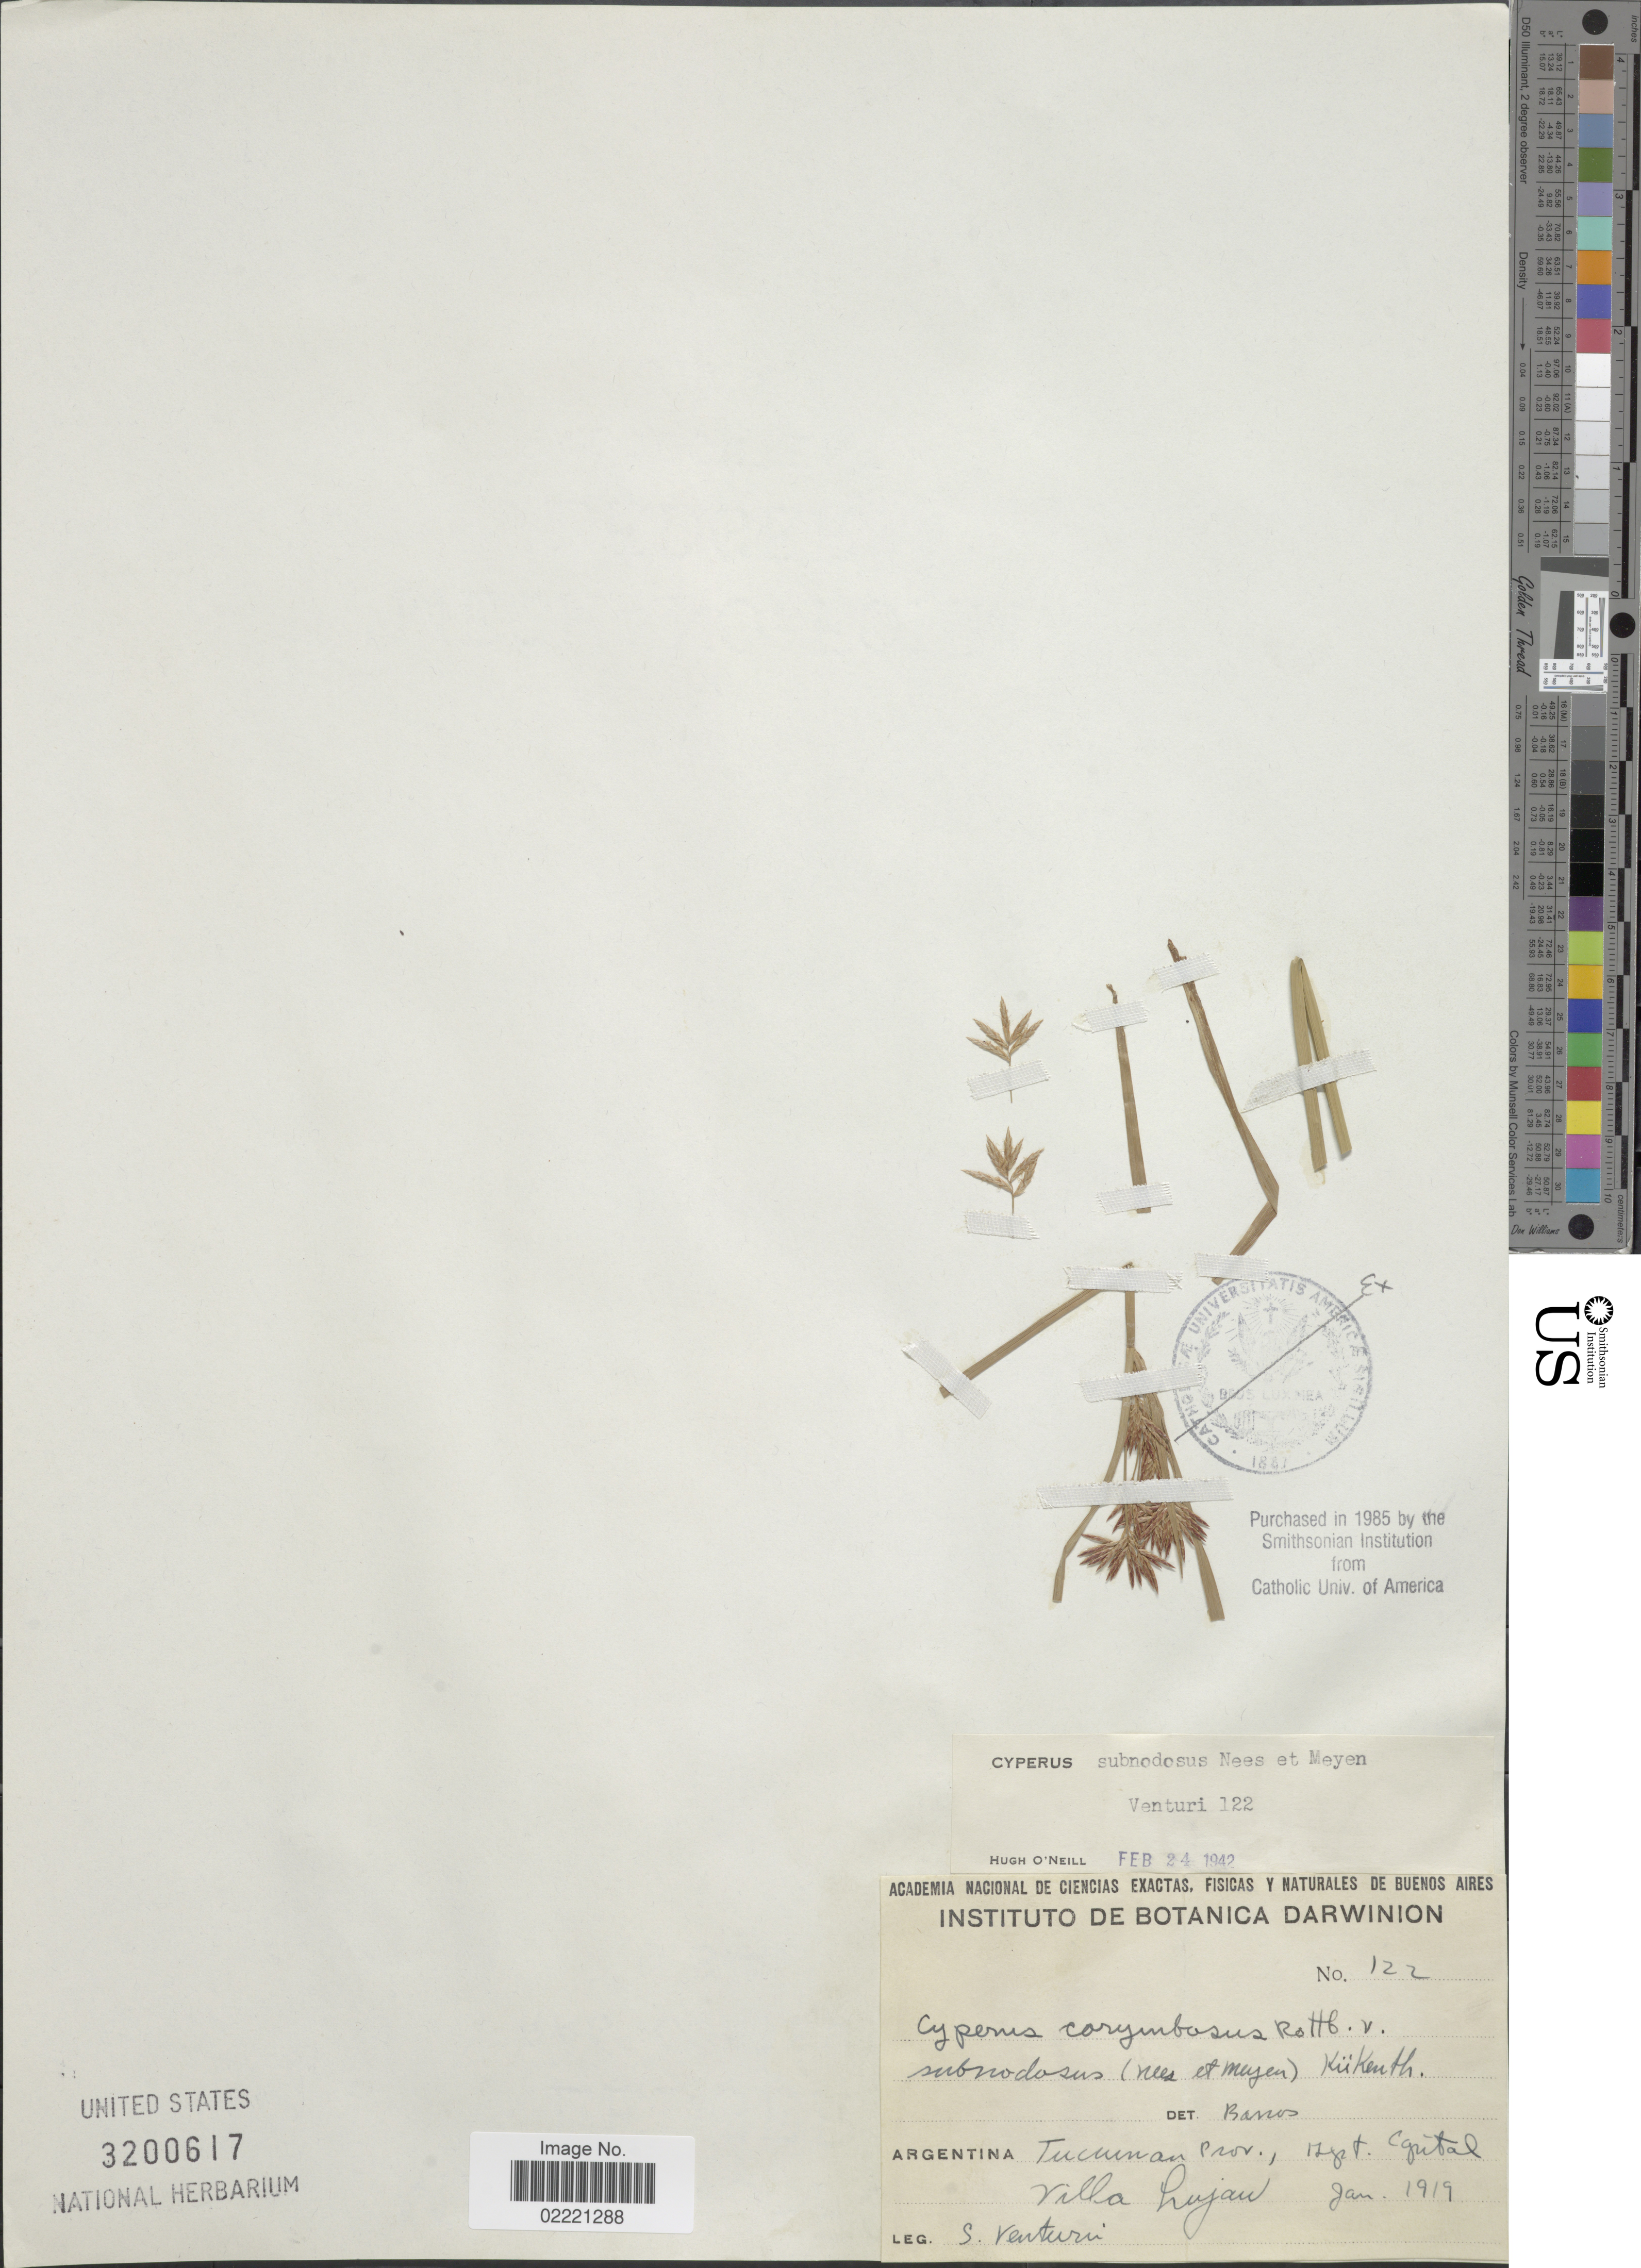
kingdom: Plantae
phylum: Tracheophyta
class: Liliopsida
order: Poales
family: Cyperaceae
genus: Cyperus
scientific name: Cyperus corymbosus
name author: Rottb.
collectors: S. Venturi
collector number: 122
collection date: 1919-01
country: Argentina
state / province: Tucuman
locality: Dpt. Capital, Villa Luján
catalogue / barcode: US 3200617